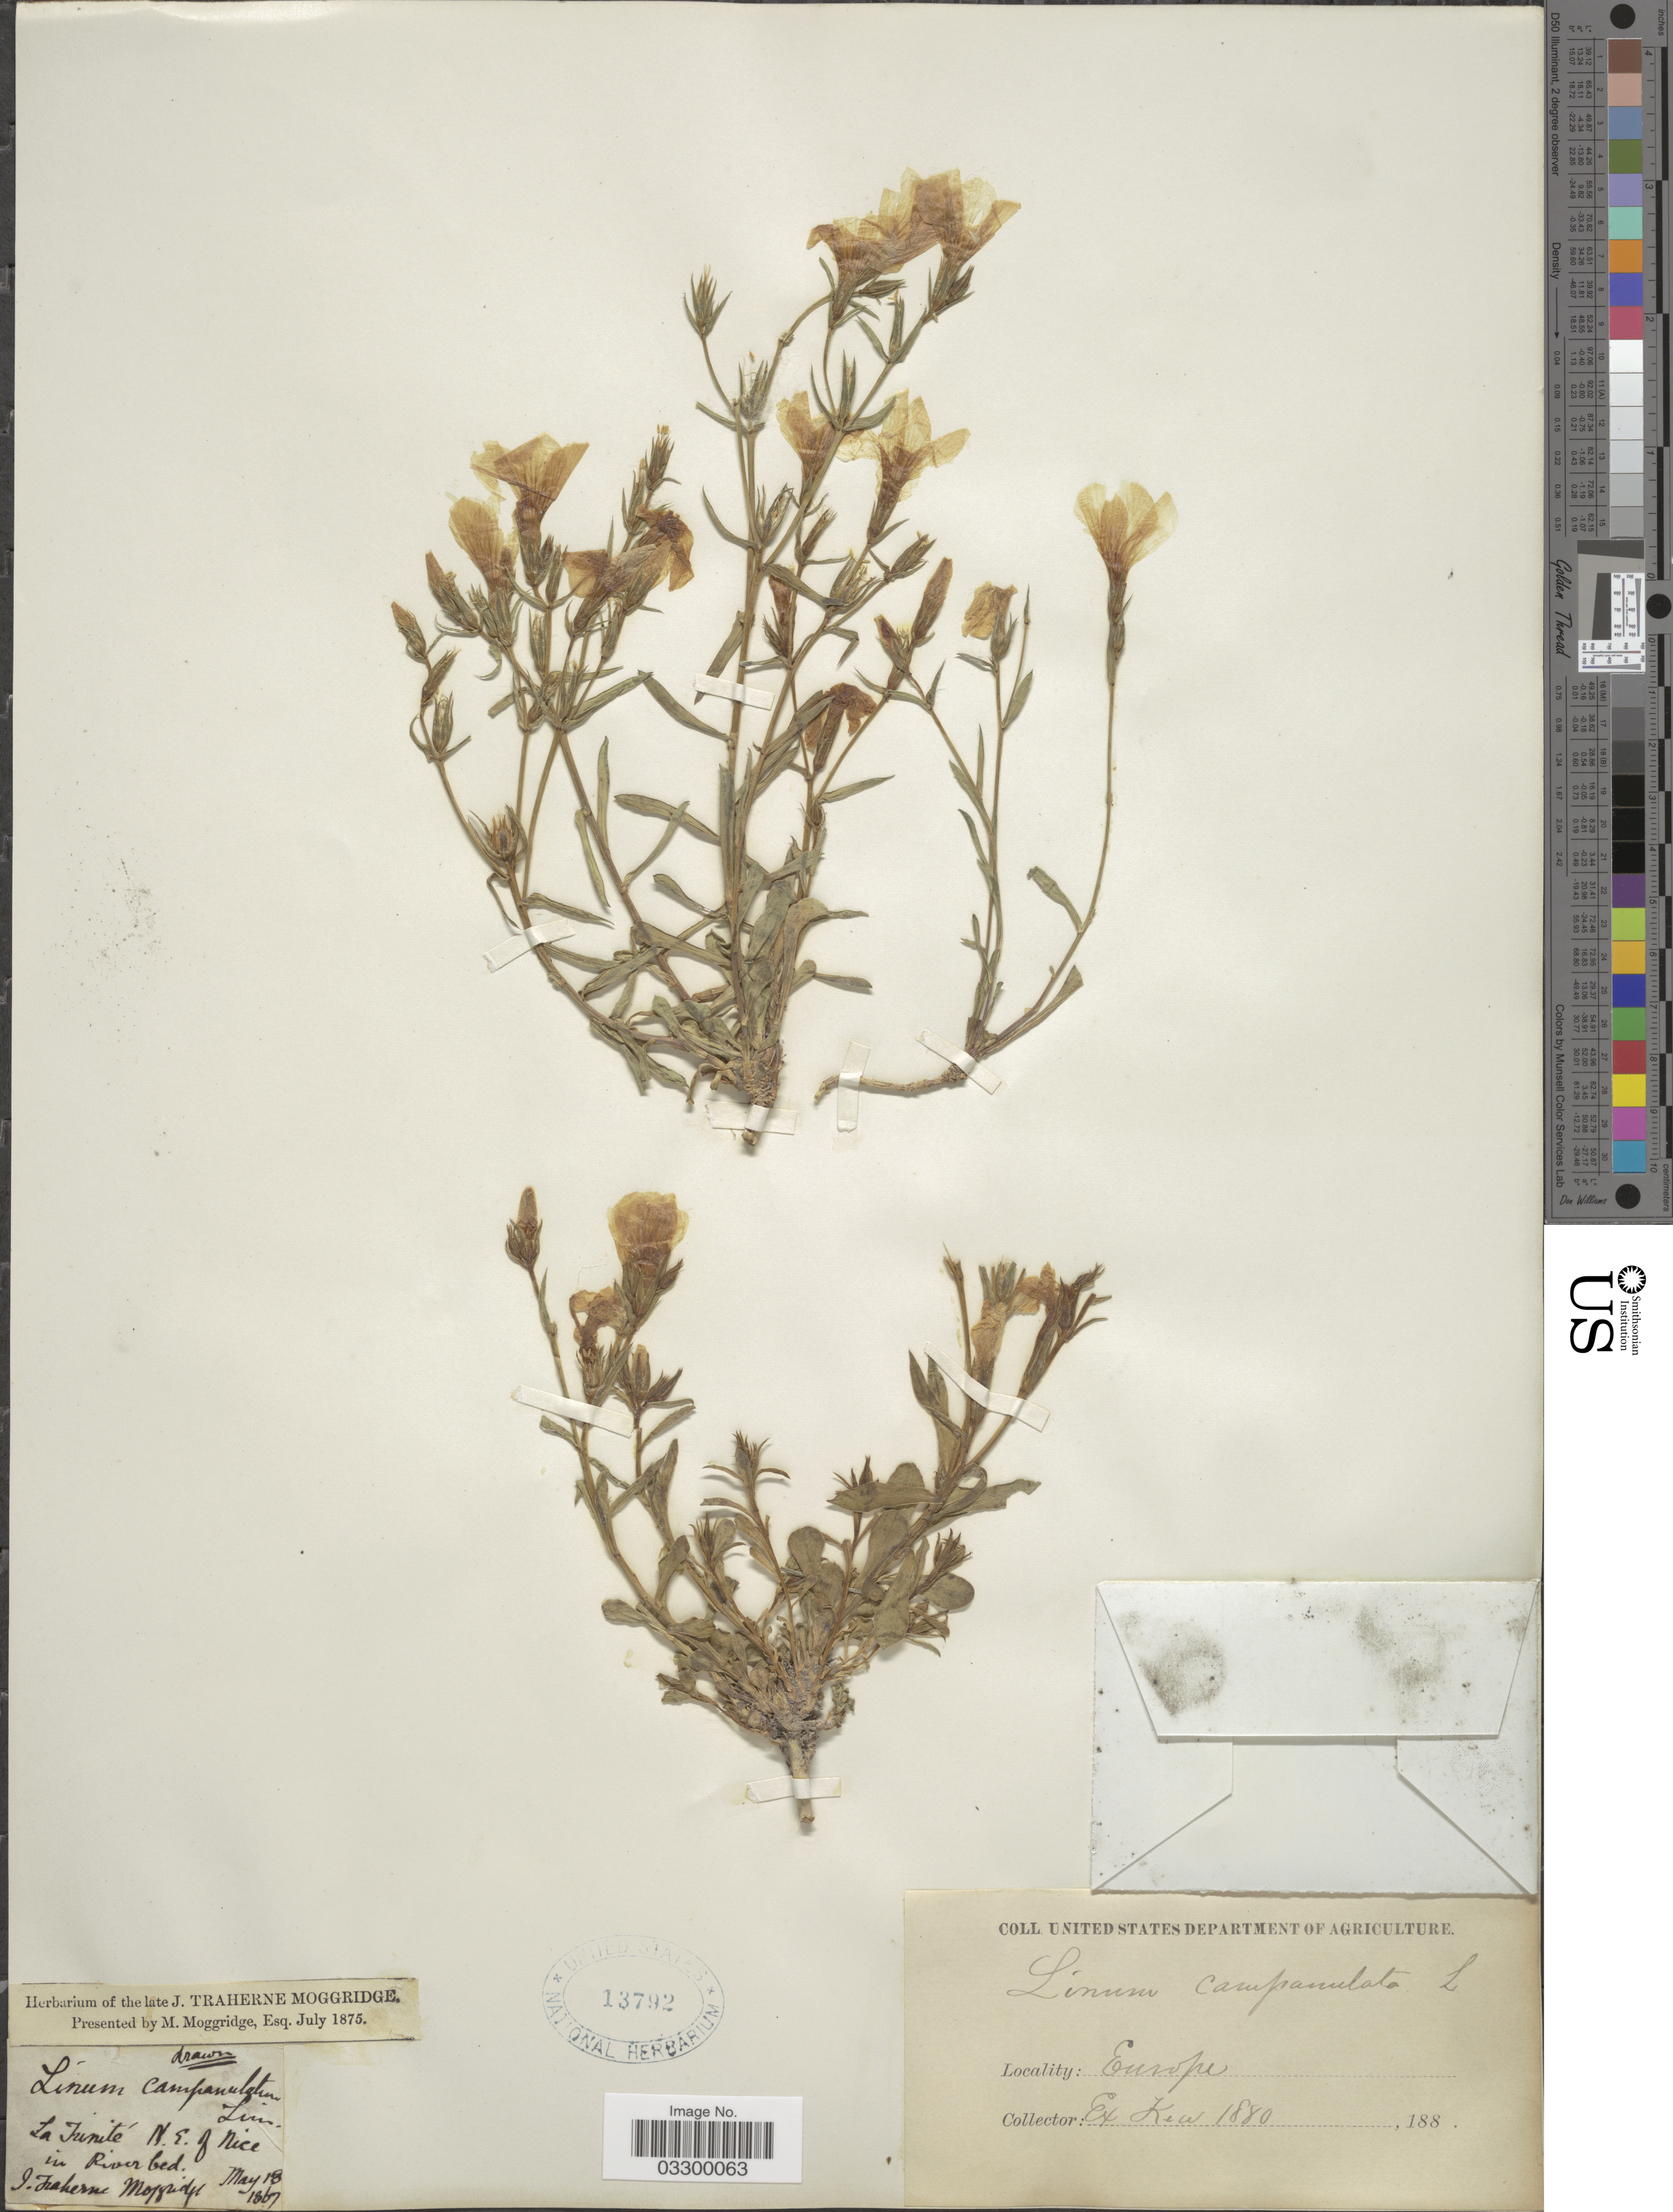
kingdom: Plantae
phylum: Tracheophyta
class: Magnoliopsida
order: Malpighiales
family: Linaceae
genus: Linum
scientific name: Linum campanulatum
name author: L.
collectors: ex herb. J.T. Moggridge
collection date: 1867-05-18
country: France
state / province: Provence-Alpes-Côte d'Azur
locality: La Trinité N.E. of Nice in River bed. Europe.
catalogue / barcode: US 13792